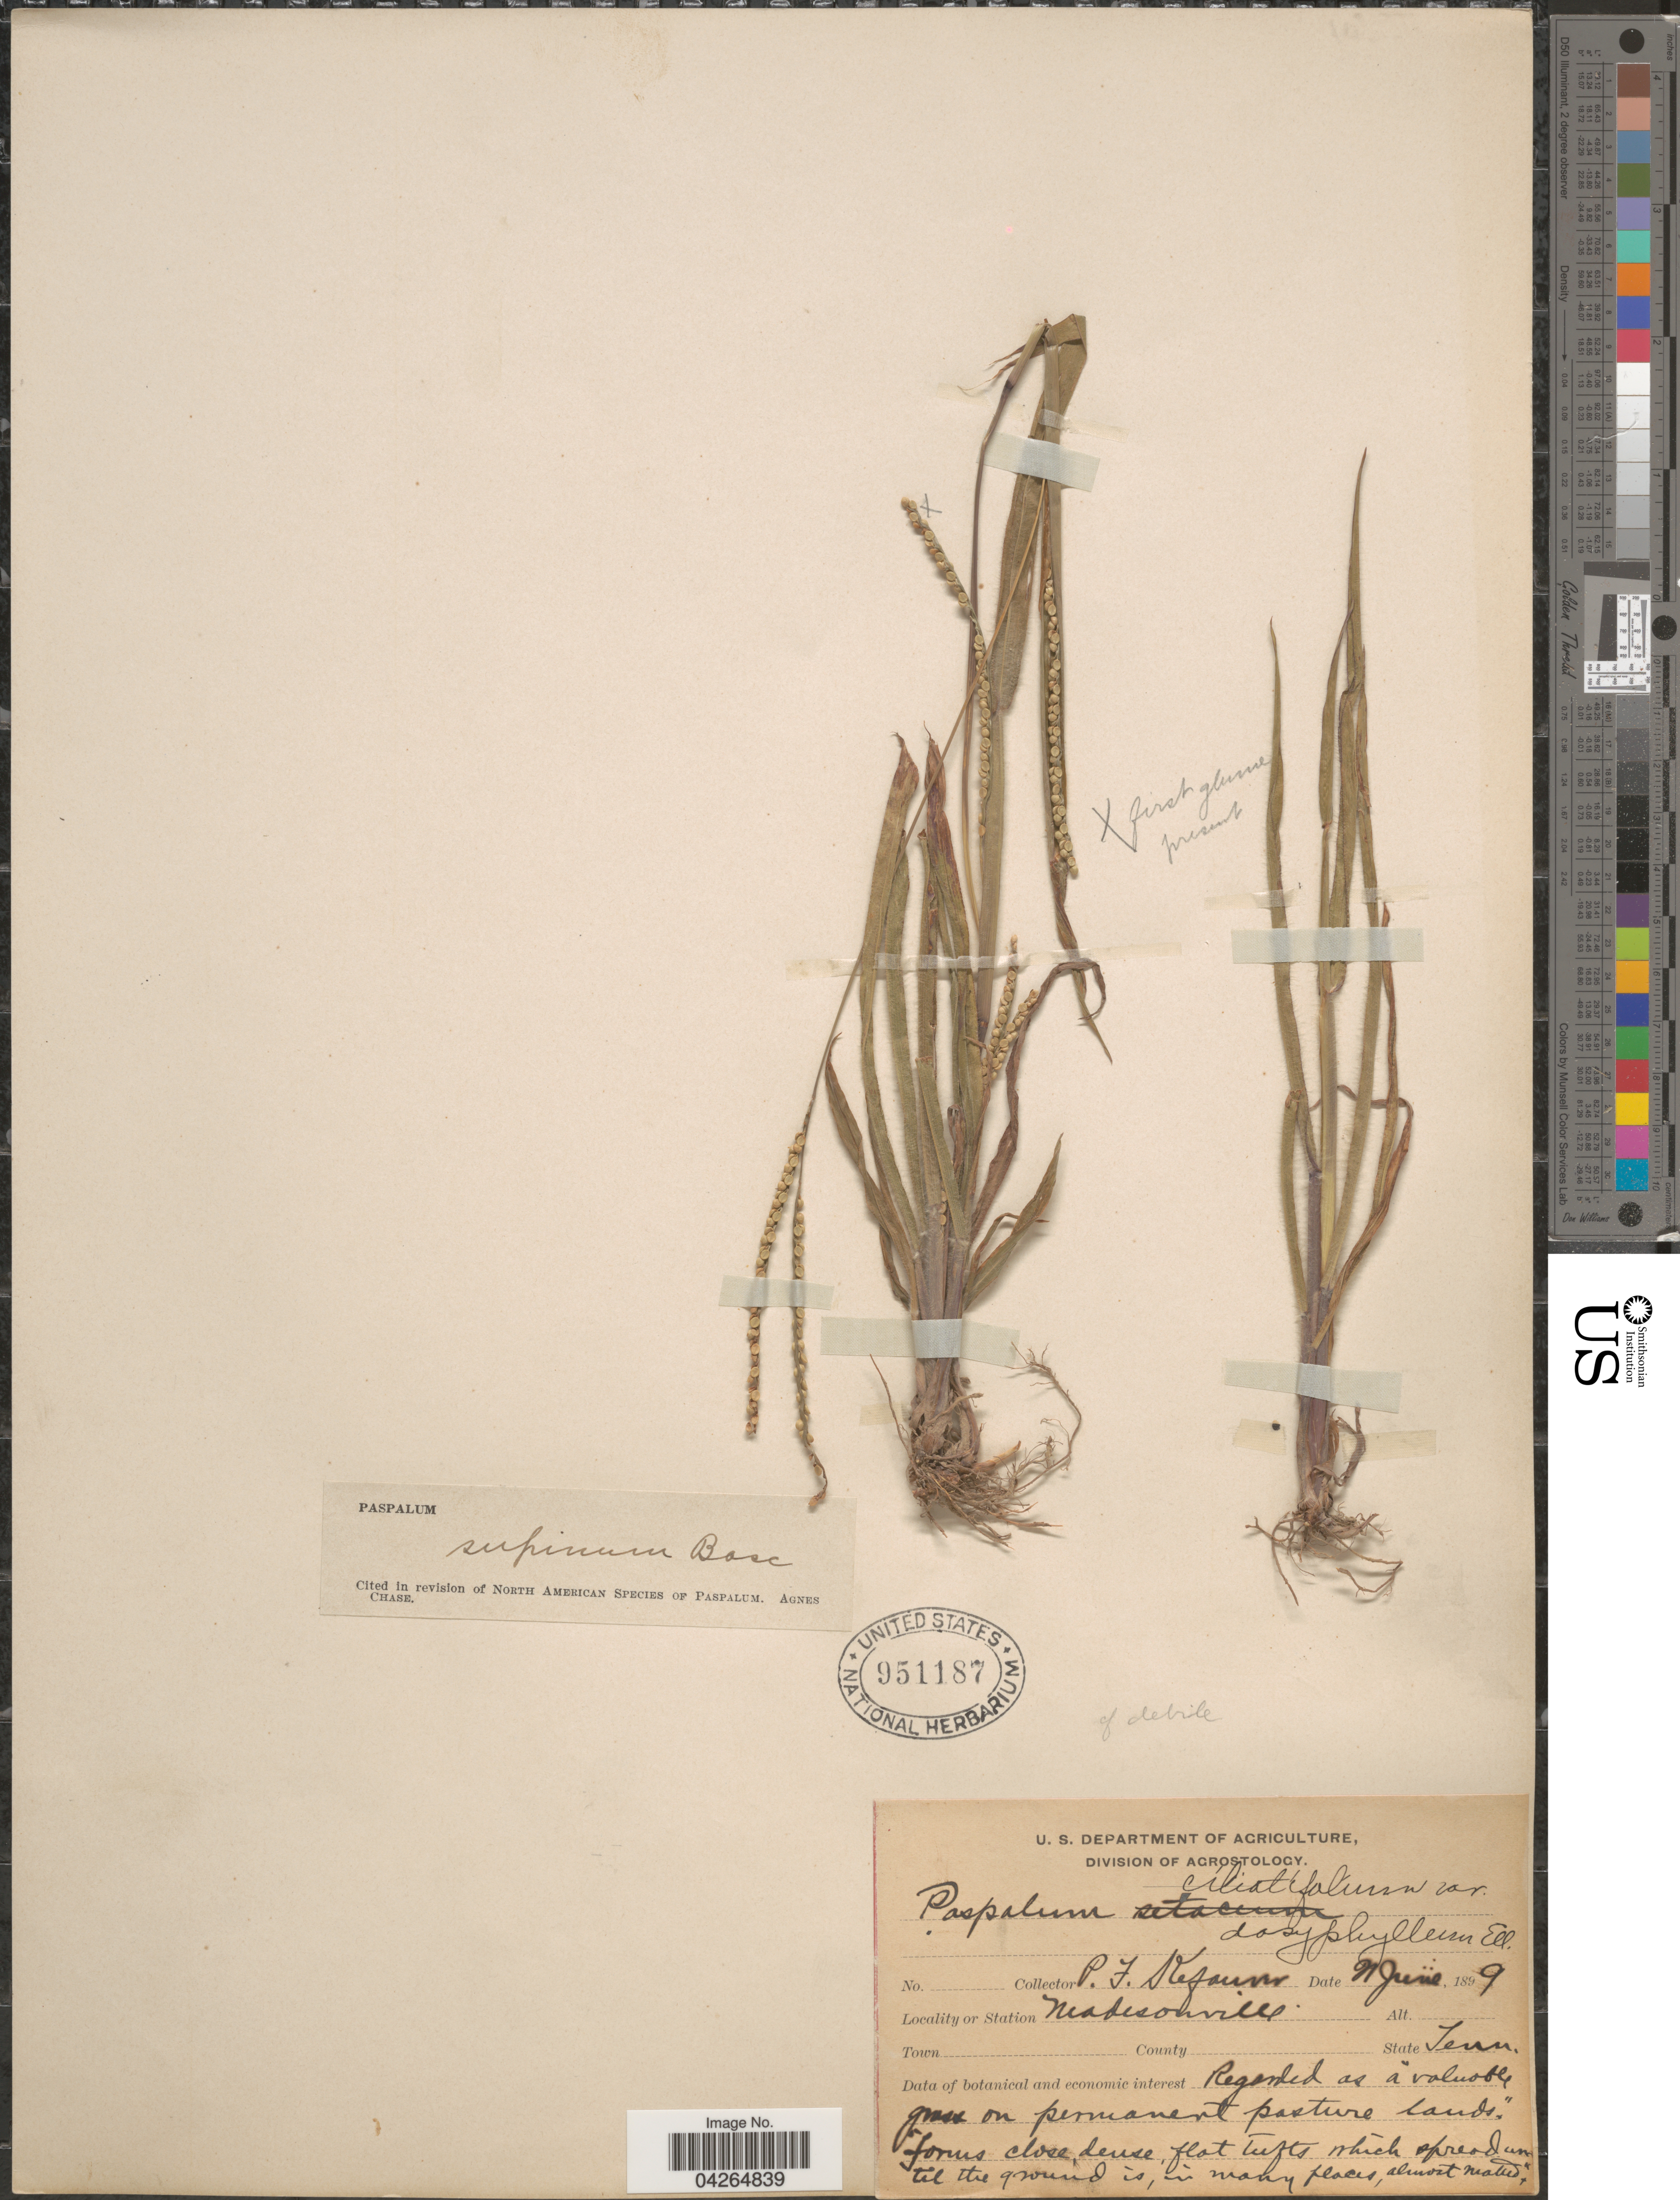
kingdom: Plantae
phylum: Tracheophyta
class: Liliopsida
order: Poales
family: Poaceae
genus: Paspalum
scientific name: Paspalum setaceum var. supinum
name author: (Bosc ex Poir.) Trin.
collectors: P. Kefauner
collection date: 1899-06-21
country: United States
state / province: Tennessee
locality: Station Madisonville.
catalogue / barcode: US 951187